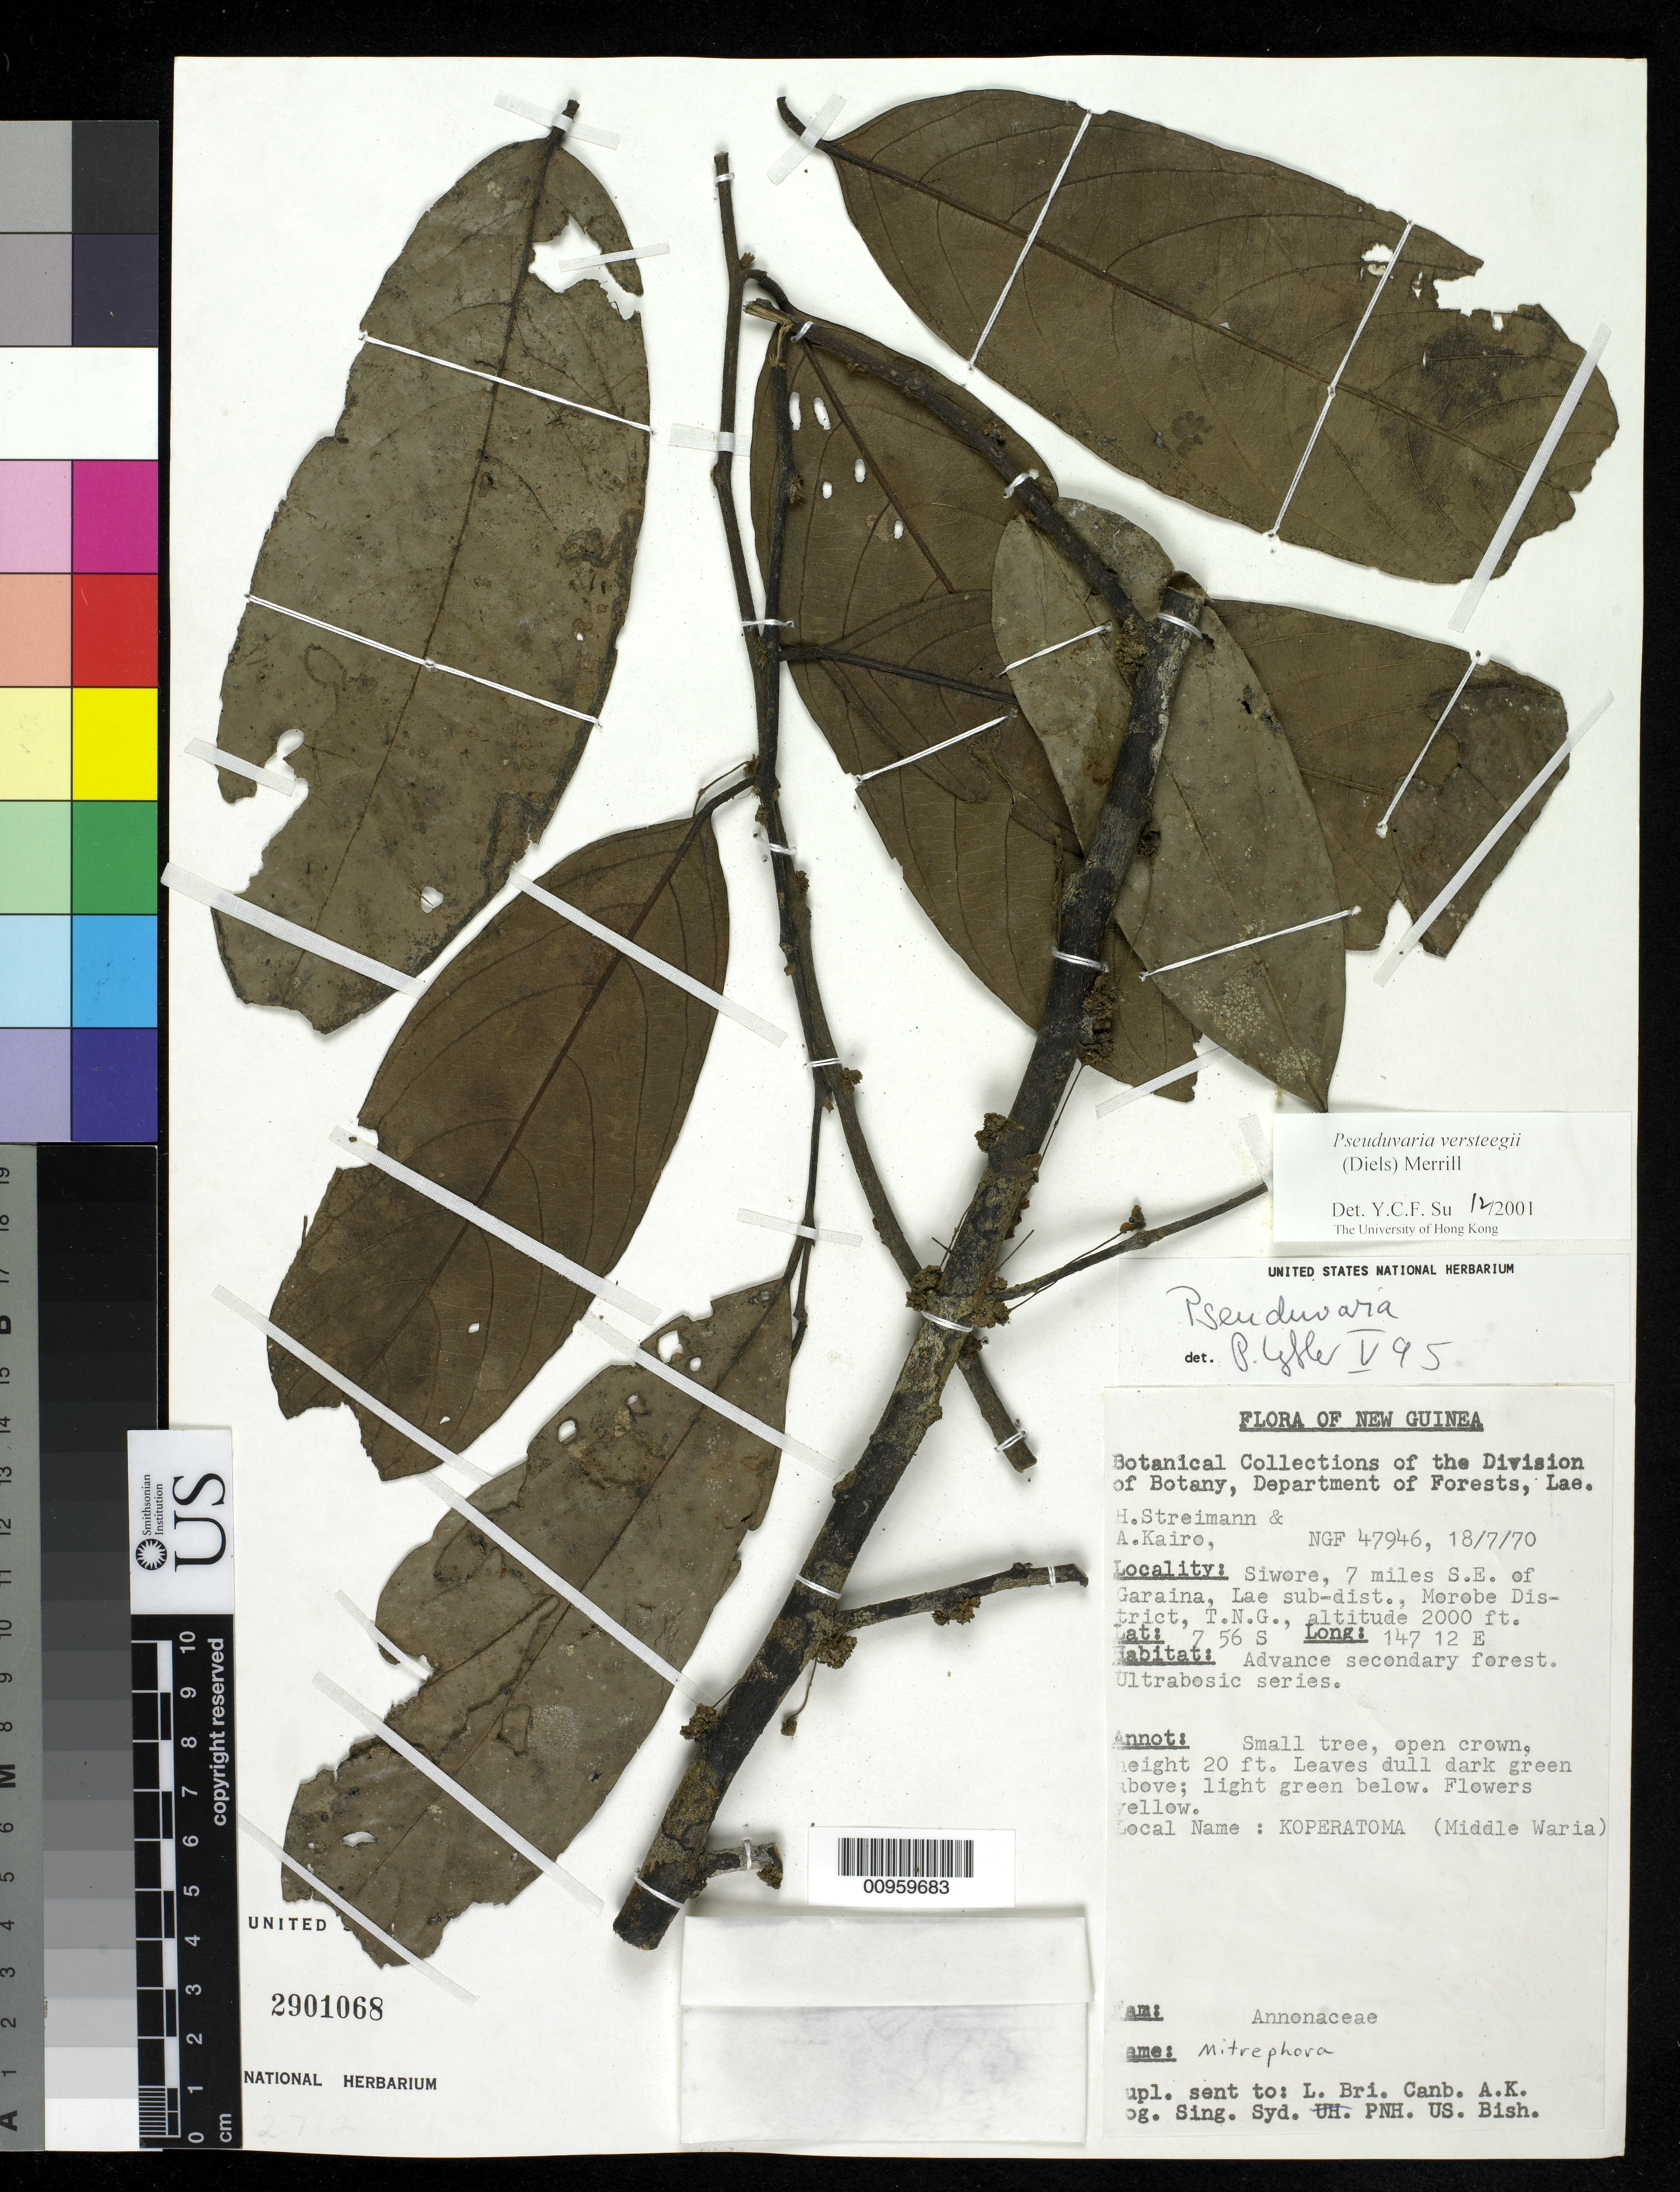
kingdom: Plantae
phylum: Tracheophyta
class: Magnoliopsida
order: Magnoliales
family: Annonaceae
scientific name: Pseudovaria versteegii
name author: Merr.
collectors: E. Henty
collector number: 47946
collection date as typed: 29 Aug 1970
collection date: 1970-08-29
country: Papua New Guinea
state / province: Western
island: New Guinea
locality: Fly River, ca 4 miles above Kiunga, Kiunga subdistrict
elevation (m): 23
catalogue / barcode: US 2901068